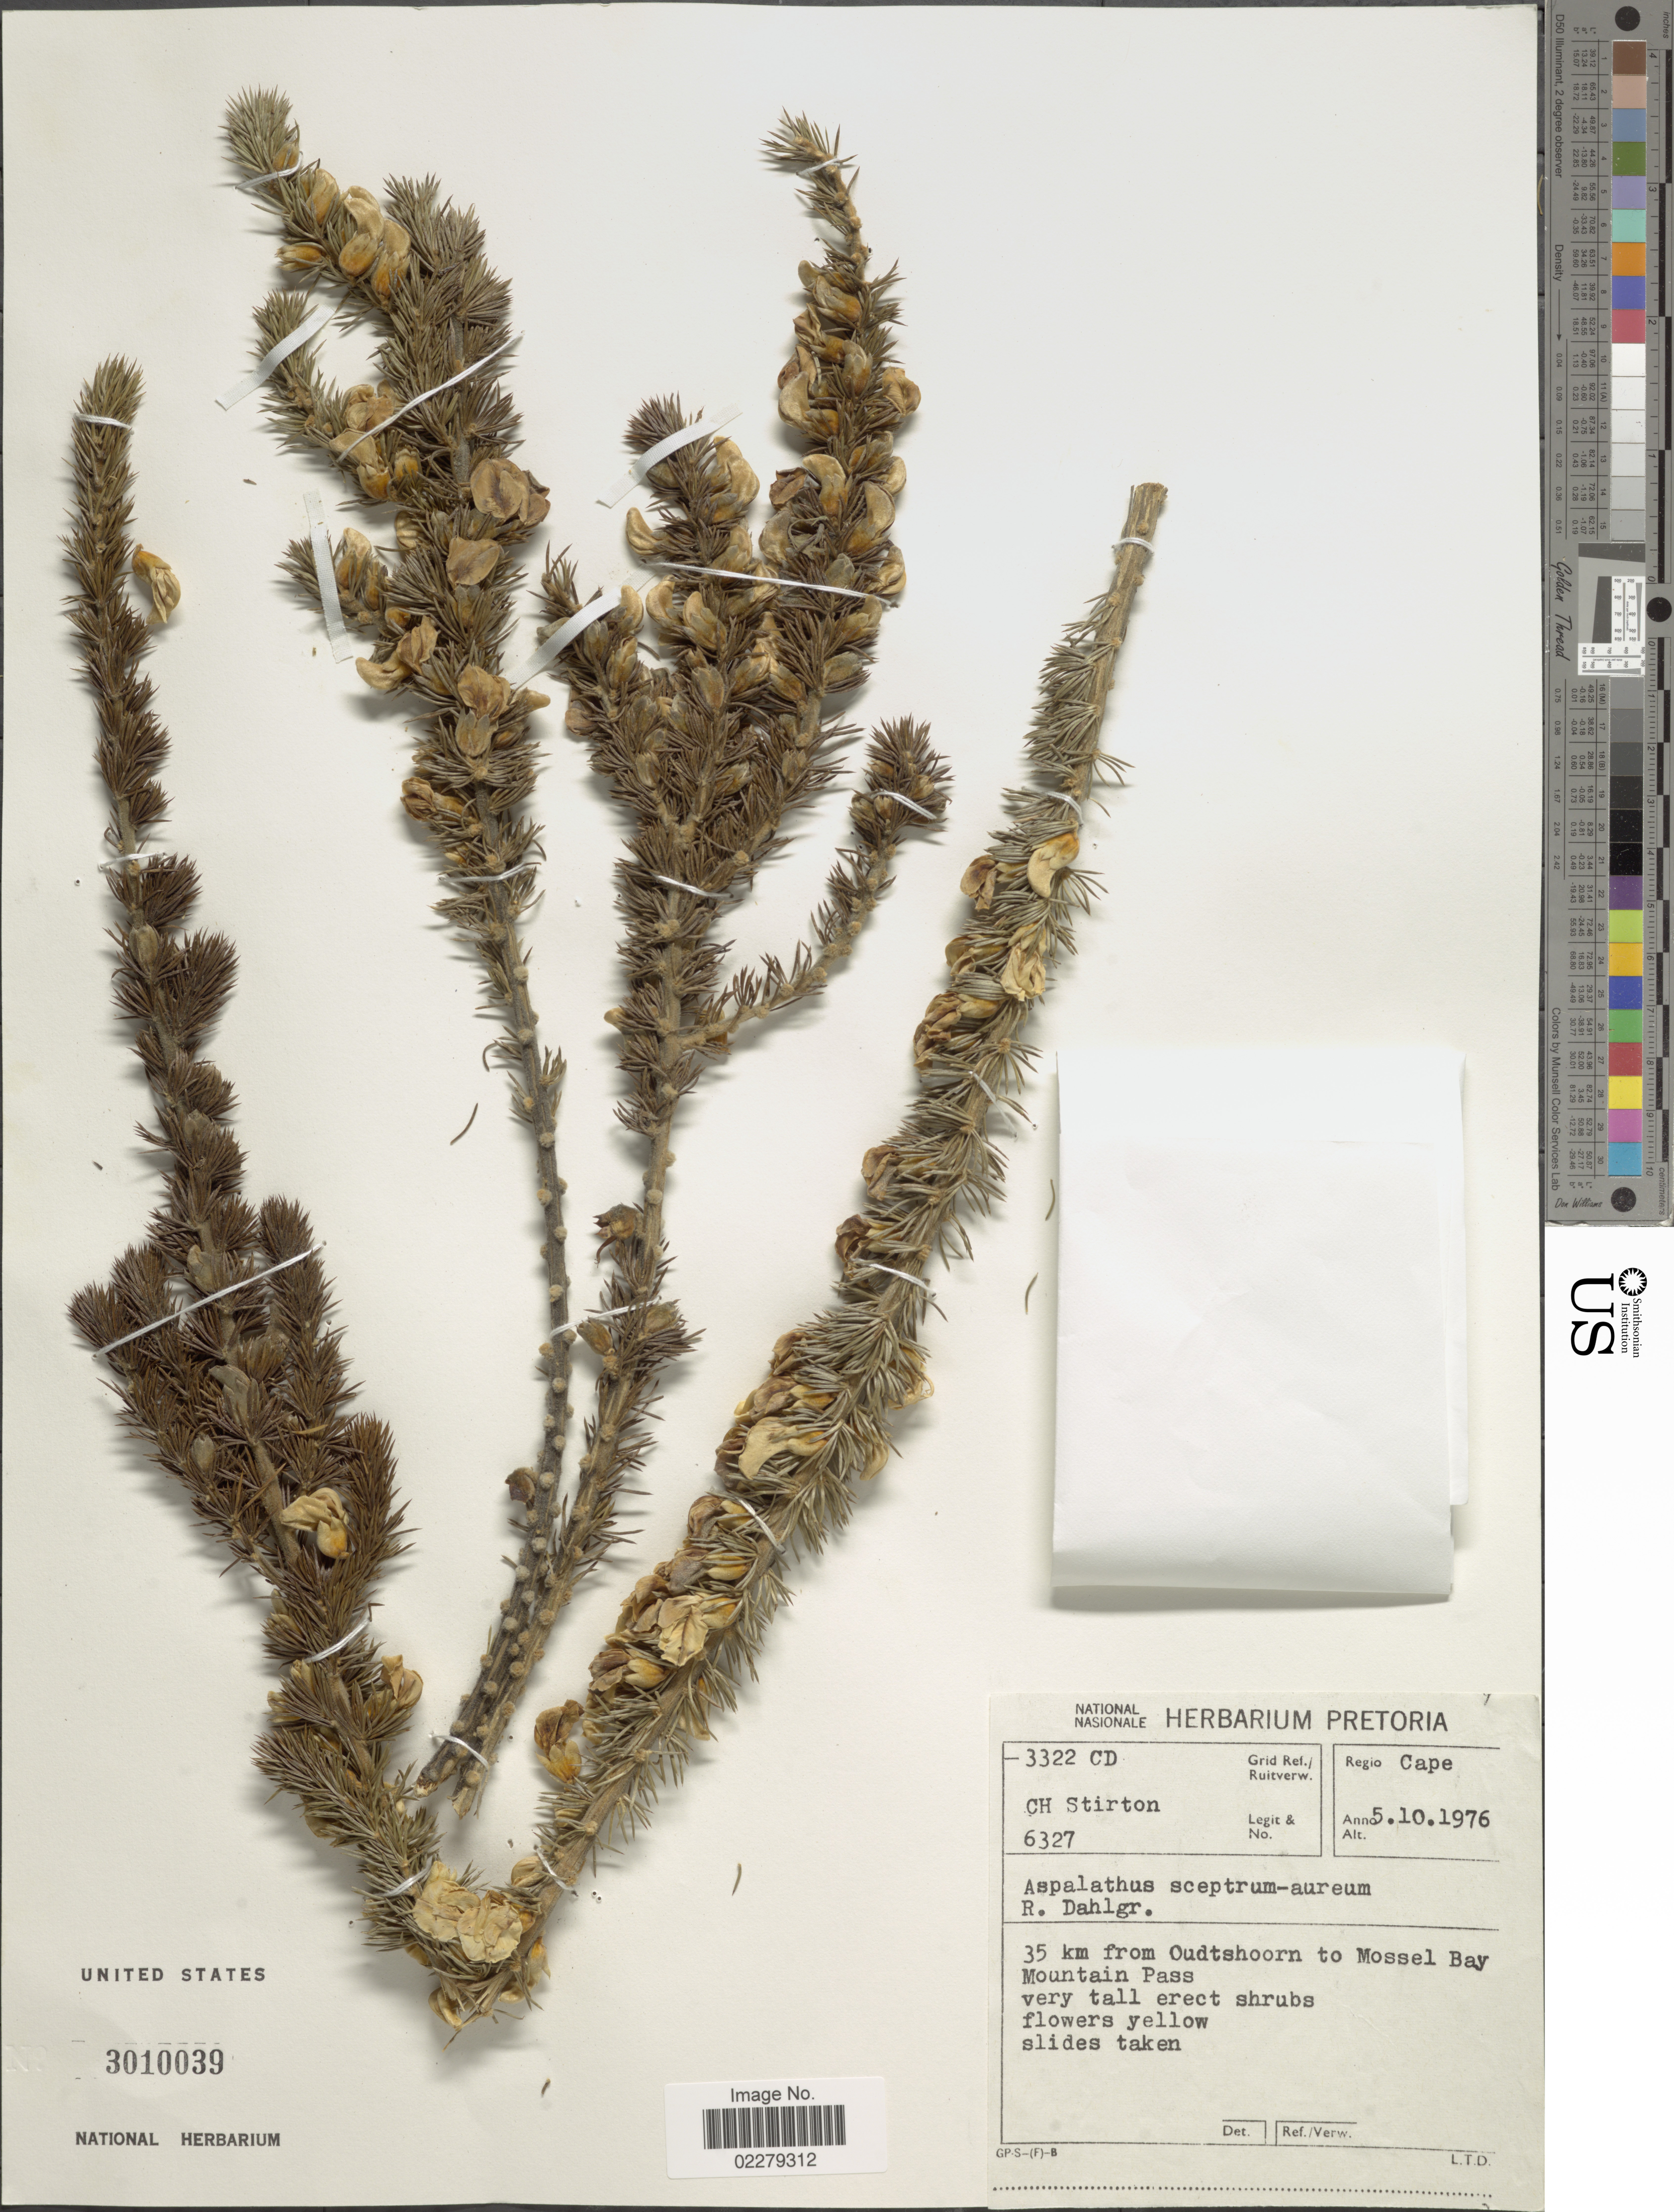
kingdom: Plantae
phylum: Tracheophyta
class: Magnoliopsida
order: Fabales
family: Fabaceae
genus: Aspalathus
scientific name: Aspalathus sceptrum-aureum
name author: R. Dahlgren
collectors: C. H. Stirton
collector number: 6327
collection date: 1976-10-05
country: South Africa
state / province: Western Cape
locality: Regio Cape. 35 km from Oudtshoorn to Mossel Bay Mountain Pass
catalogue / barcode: US 3010039